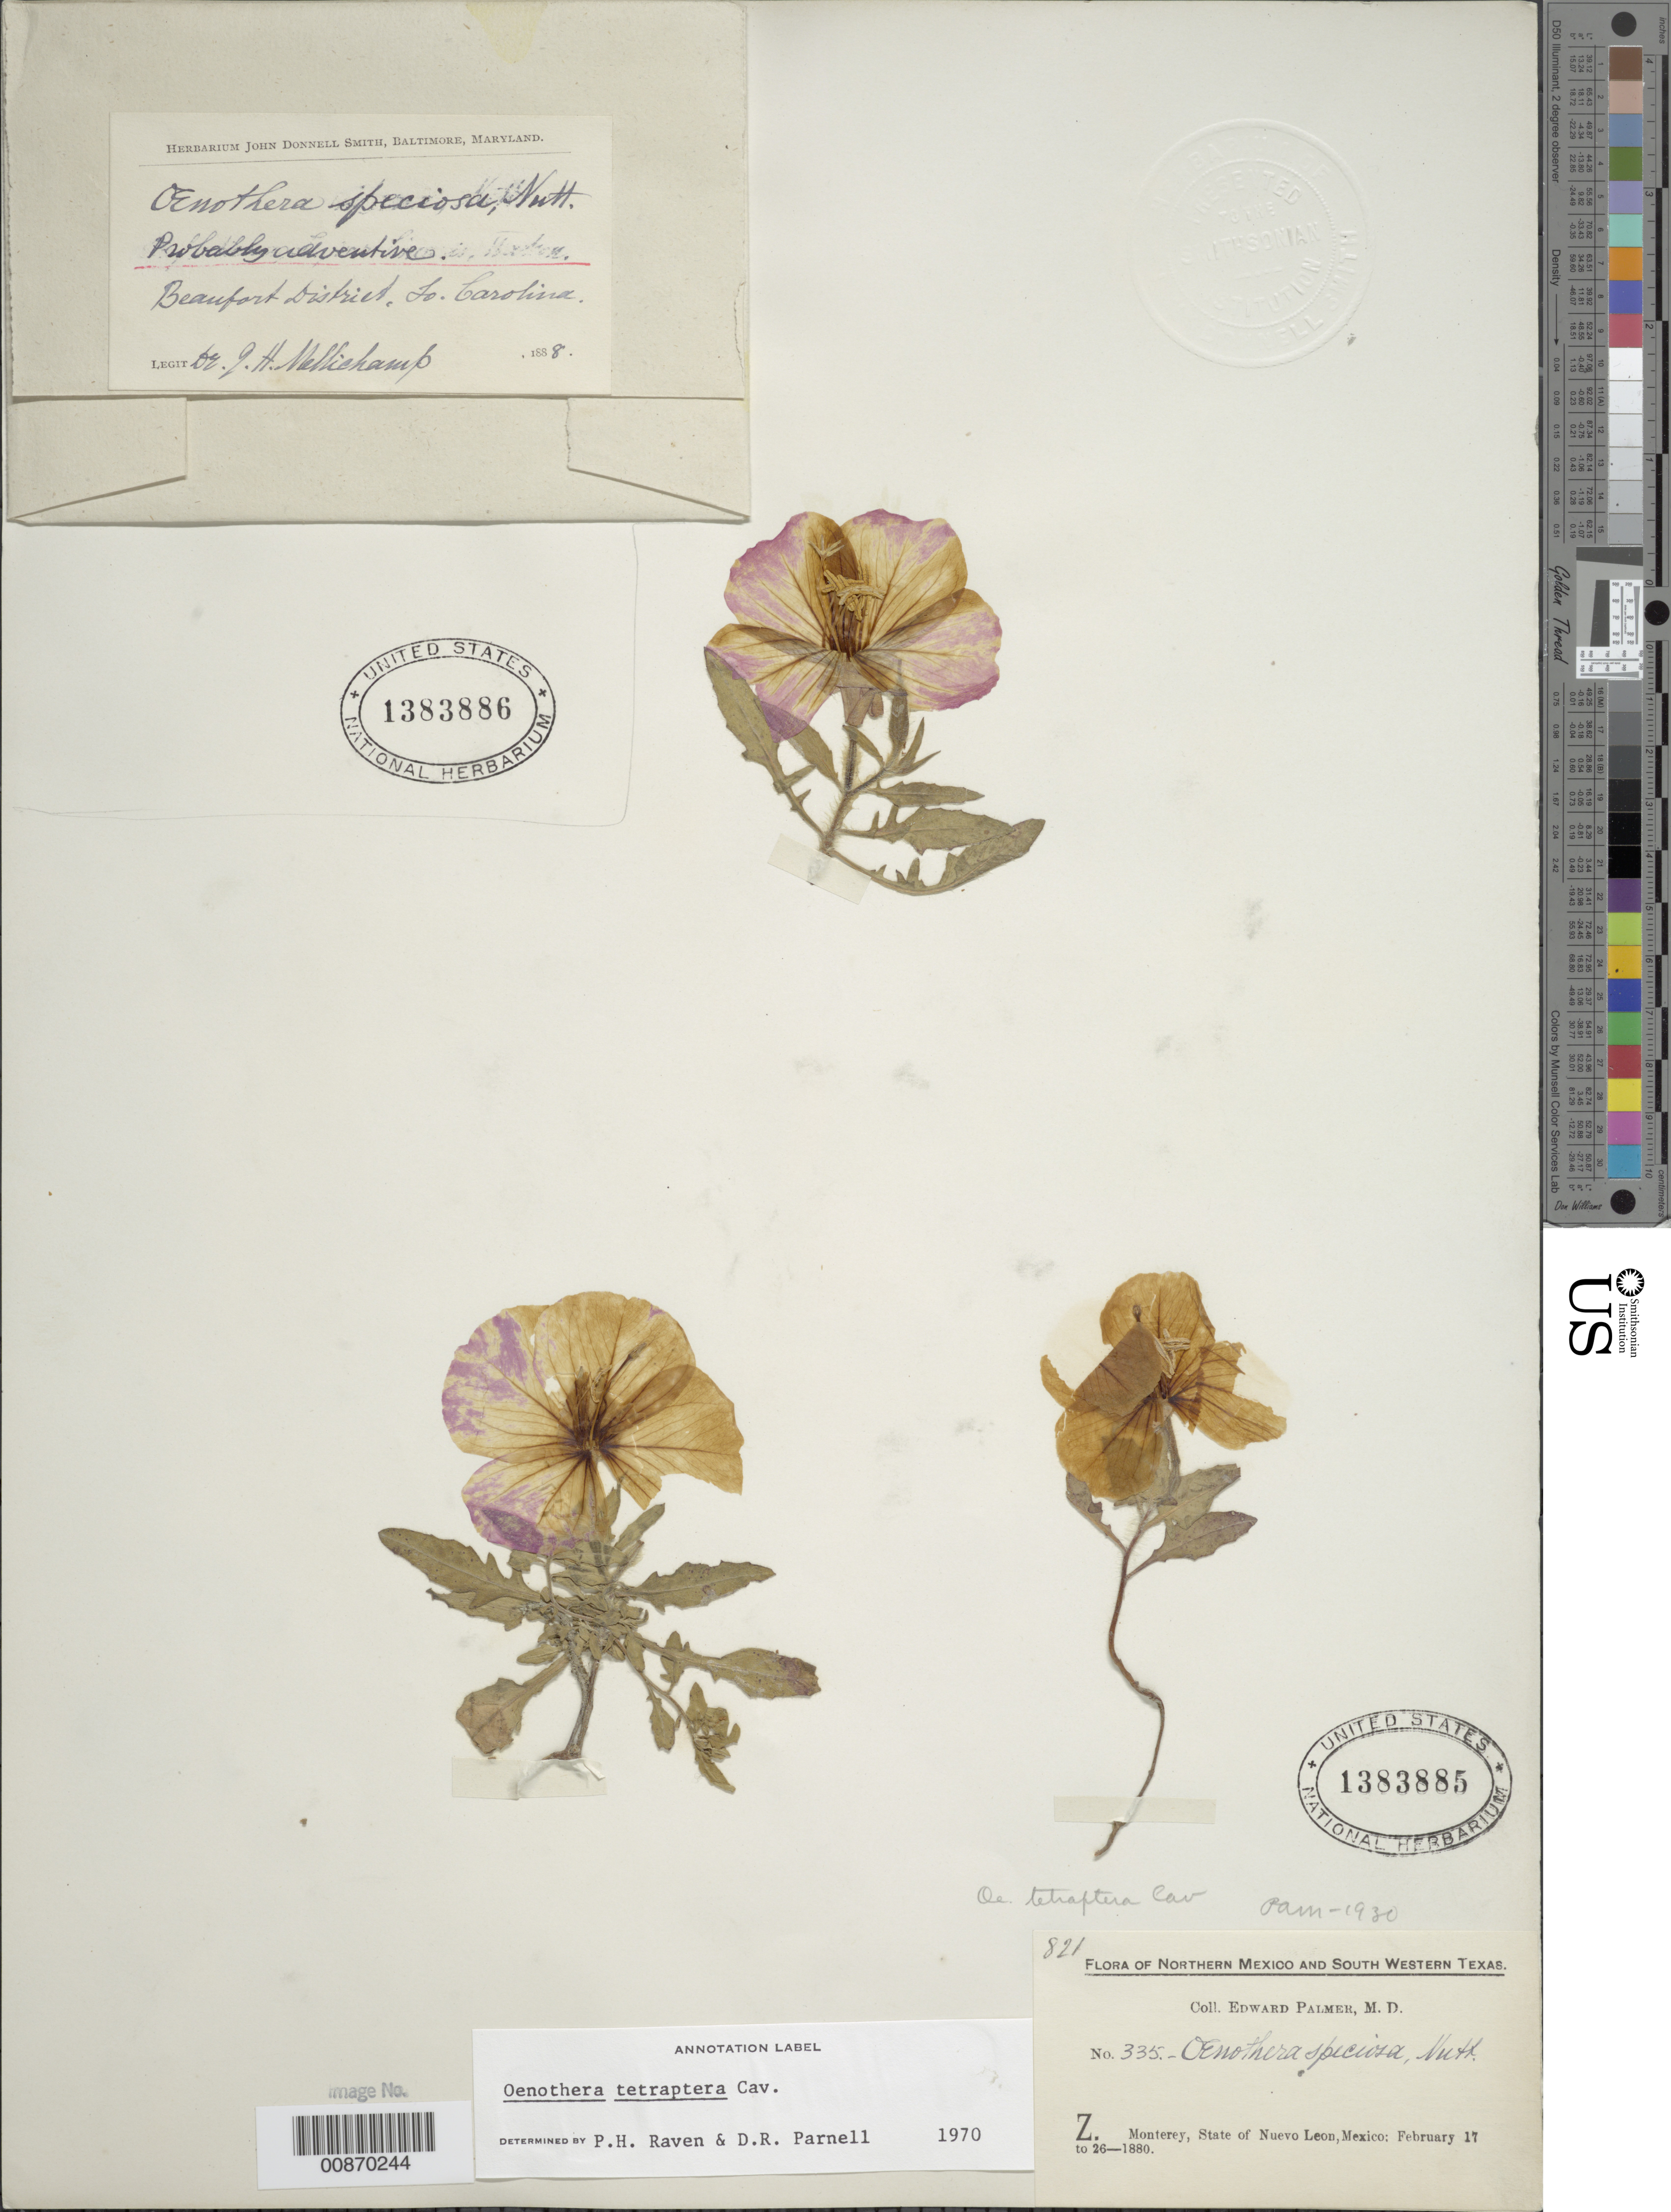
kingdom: Plantae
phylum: Tracheophyta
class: Magnoliopsida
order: Myrtales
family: Onagraceae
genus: Oenothera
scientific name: Oenothera tetraptera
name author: Cav.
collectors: E. Palmer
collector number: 335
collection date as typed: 17 Feb 1880 to 26 Feb 1880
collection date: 1880-02-17/1880-02-26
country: Mexico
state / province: Nuevo León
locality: Z. Monterrey, Nuevo León.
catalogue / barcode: US 1383885-2